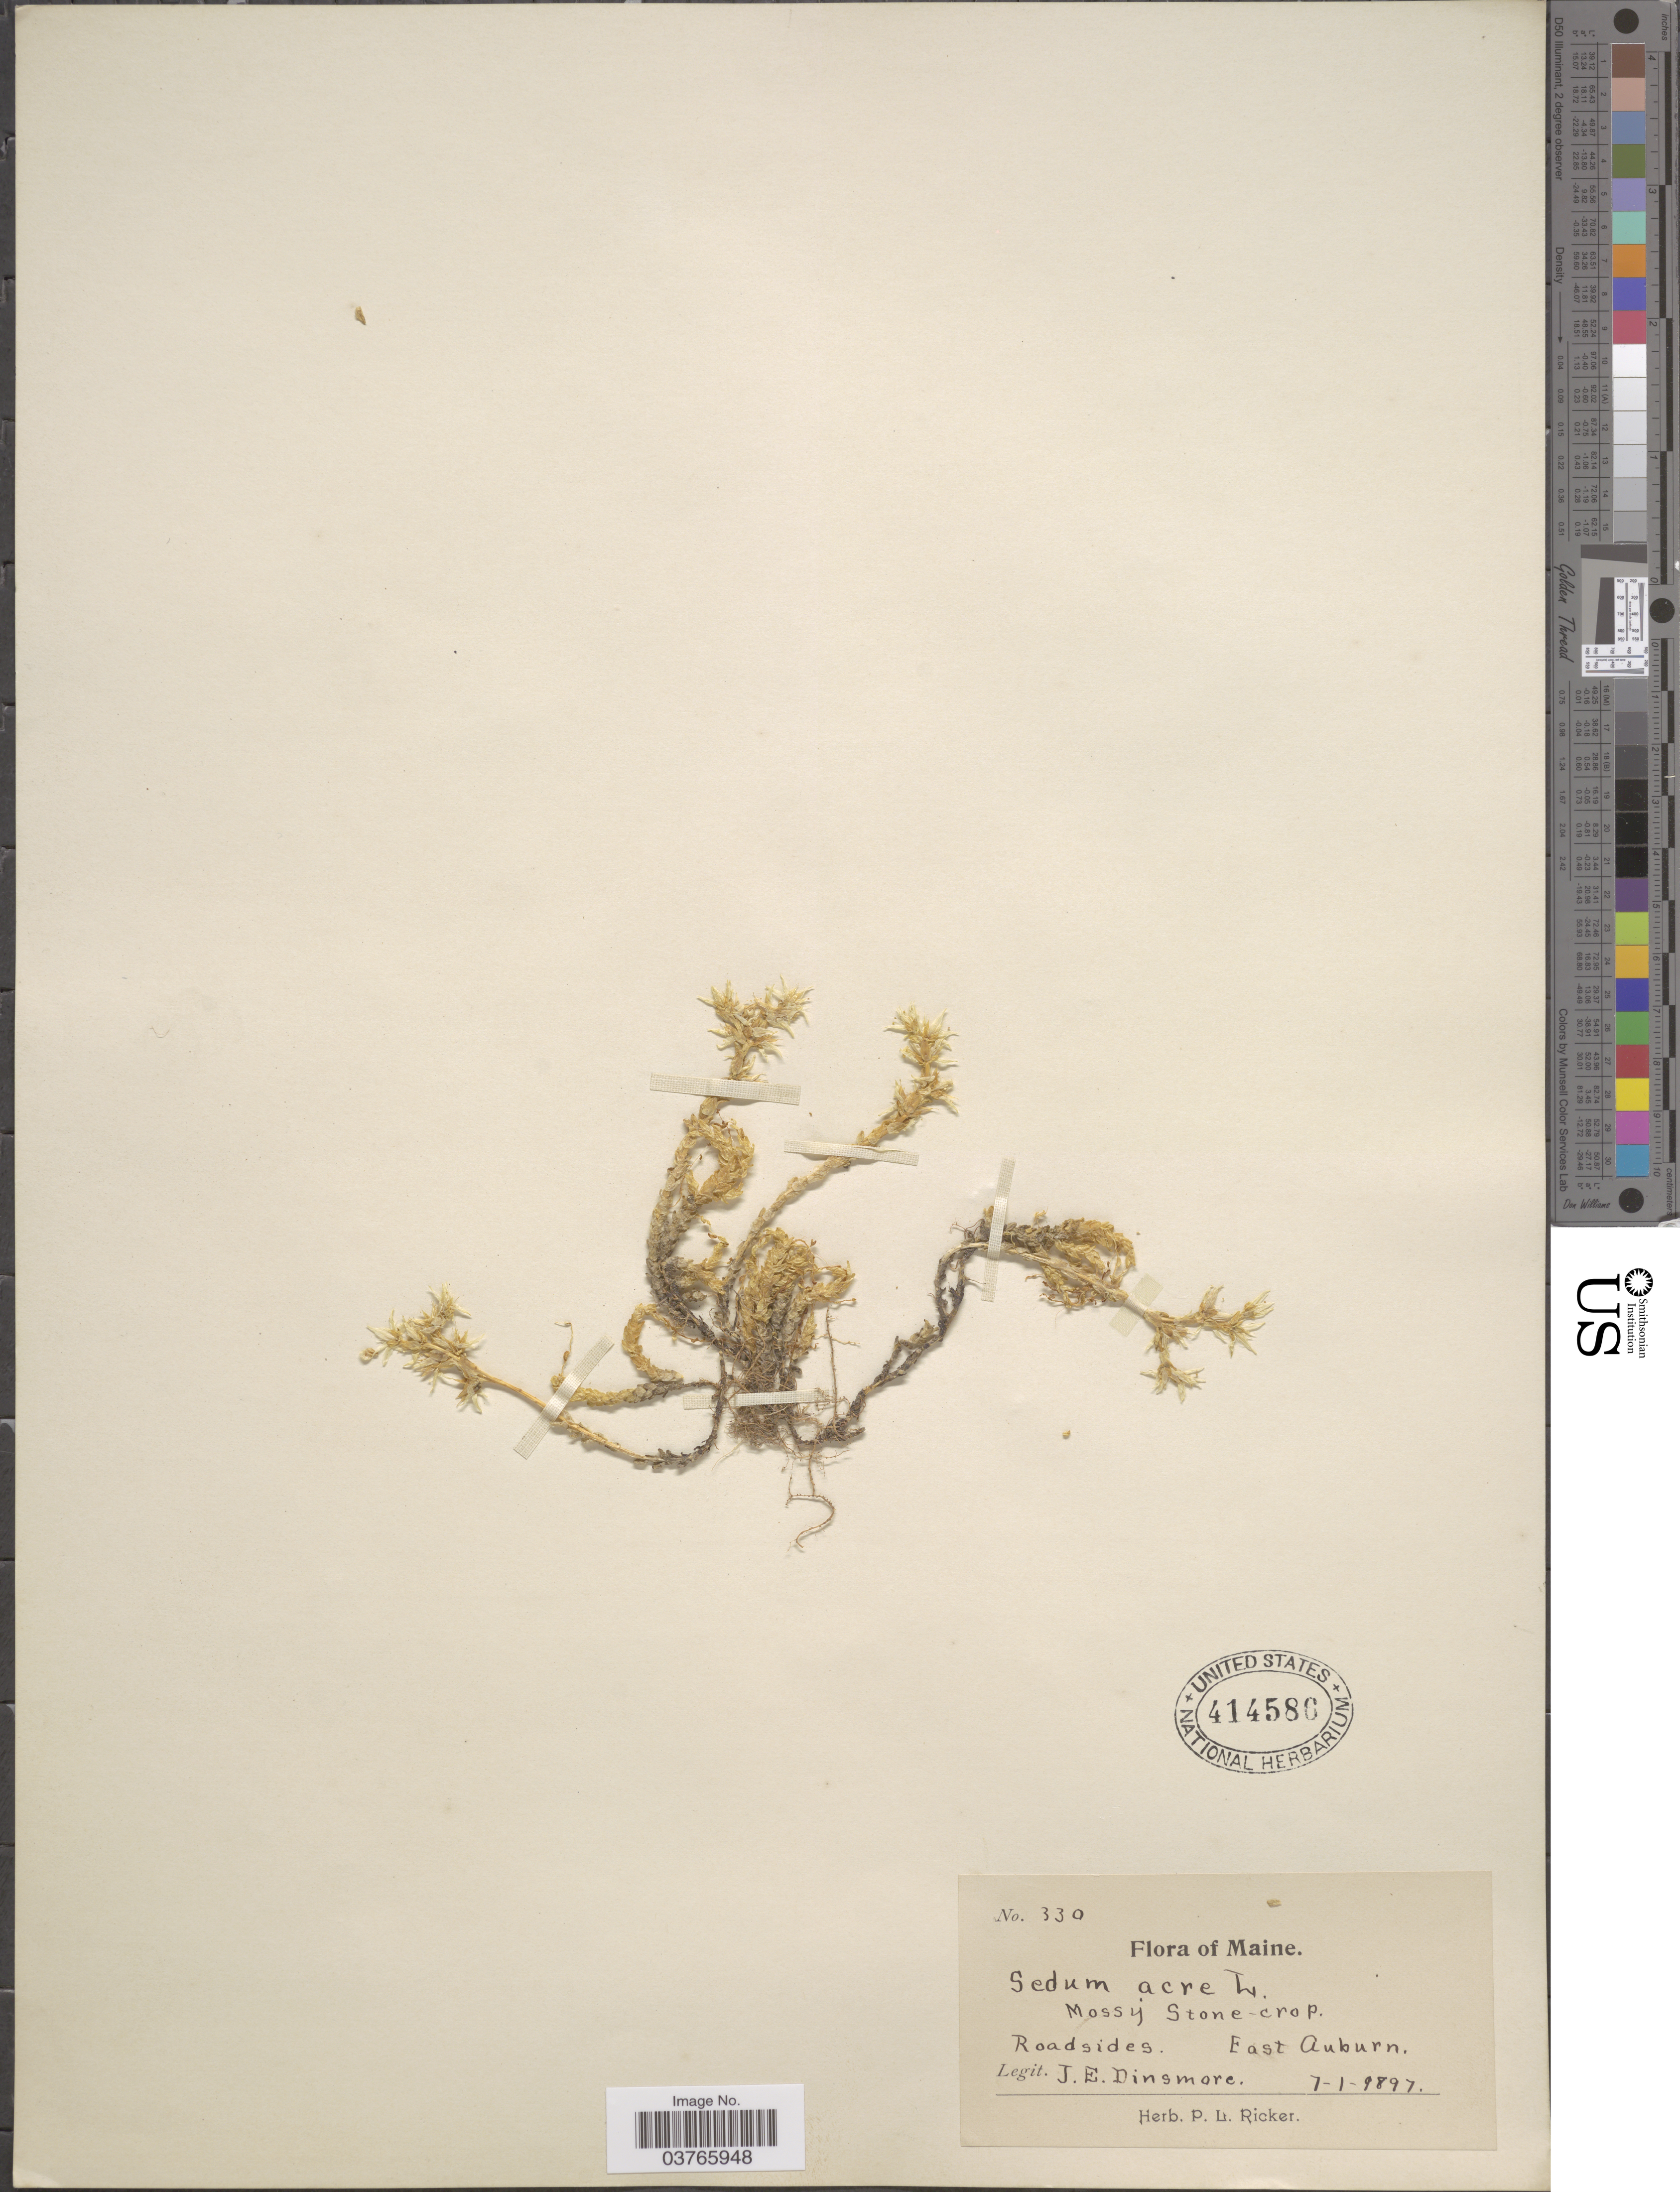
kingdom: Plantae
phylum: Tracheophyta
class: Magnoliopsida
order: Saxifragales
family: Crassulaceae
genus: Sedum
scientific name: Sedum acre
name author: L.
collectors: J. Dinsmore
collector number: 330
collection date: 1897-07-01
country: United States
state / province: Maine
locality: Roadsides. East Auburn.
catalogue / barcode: US 414580